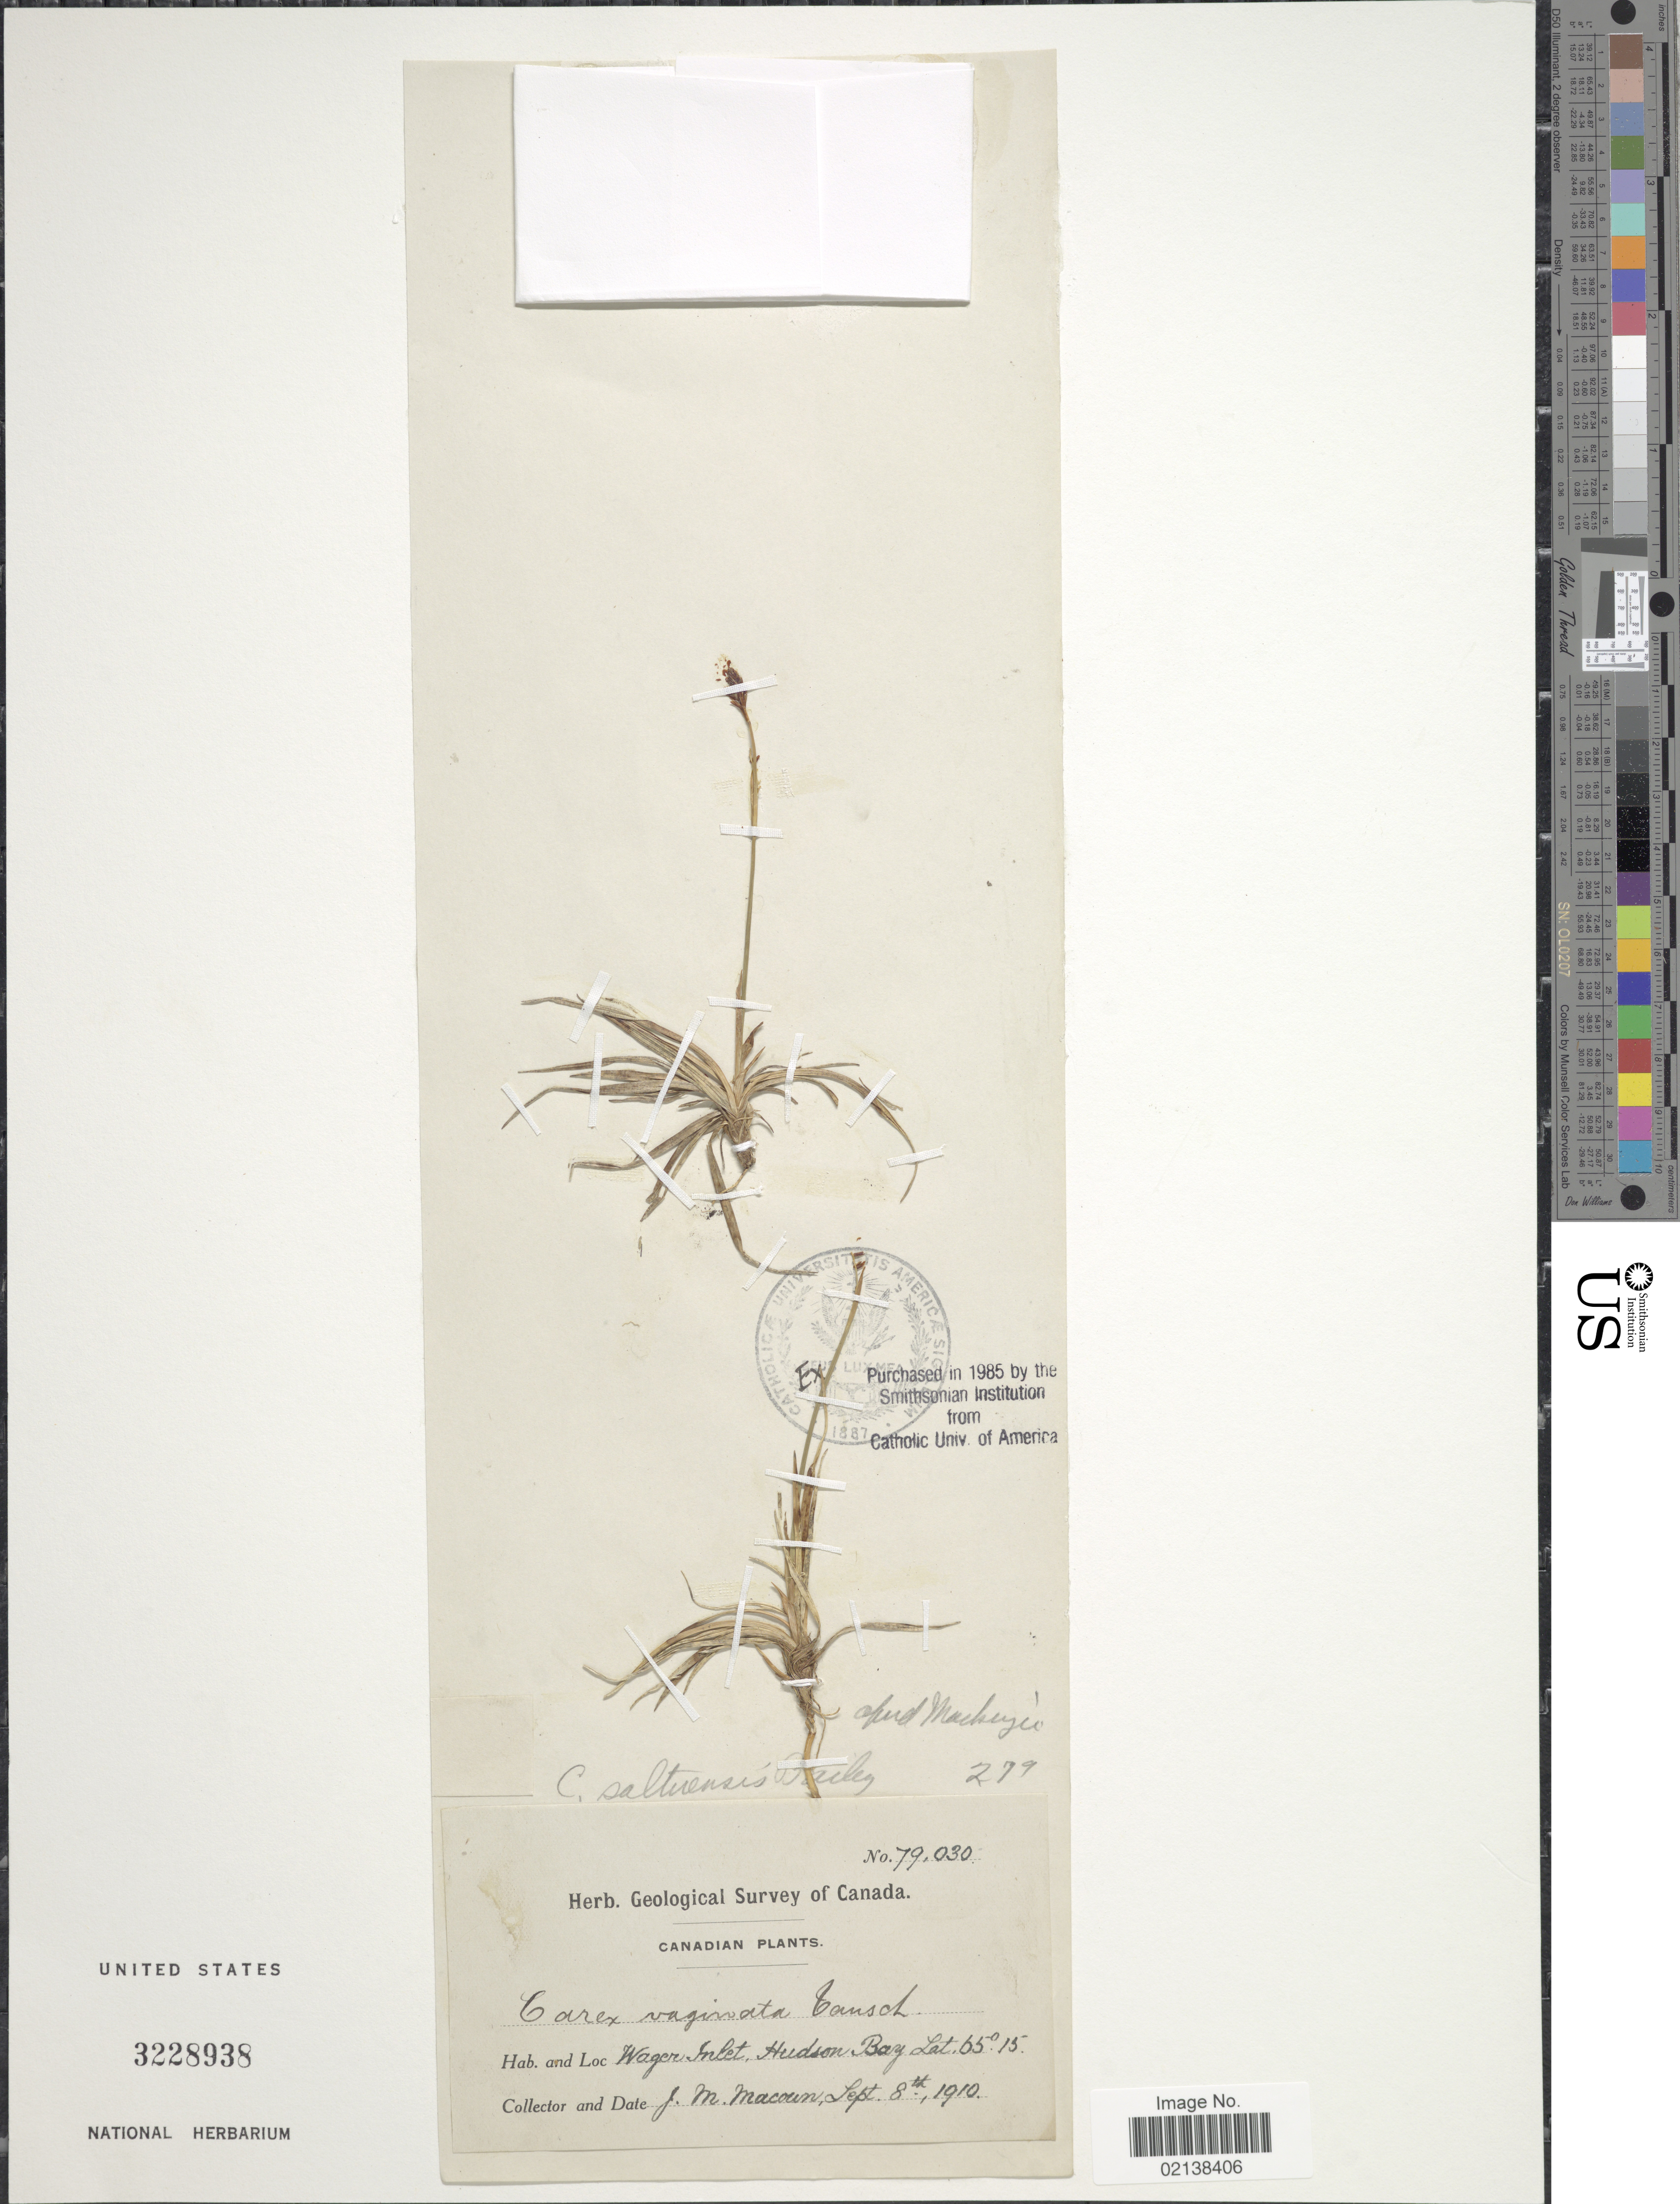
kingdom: Plantae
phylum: Tracheophyta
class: Liliopsida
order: Poales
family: Cyperaceae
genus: Carex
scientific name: Carex vaginata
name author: Tausch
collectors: J. M. Macoun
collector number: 79030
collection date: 1910-09-08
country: Canada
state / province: Nunavut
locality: Wager Inlet, Hudson Bay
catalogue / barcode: US 3228938